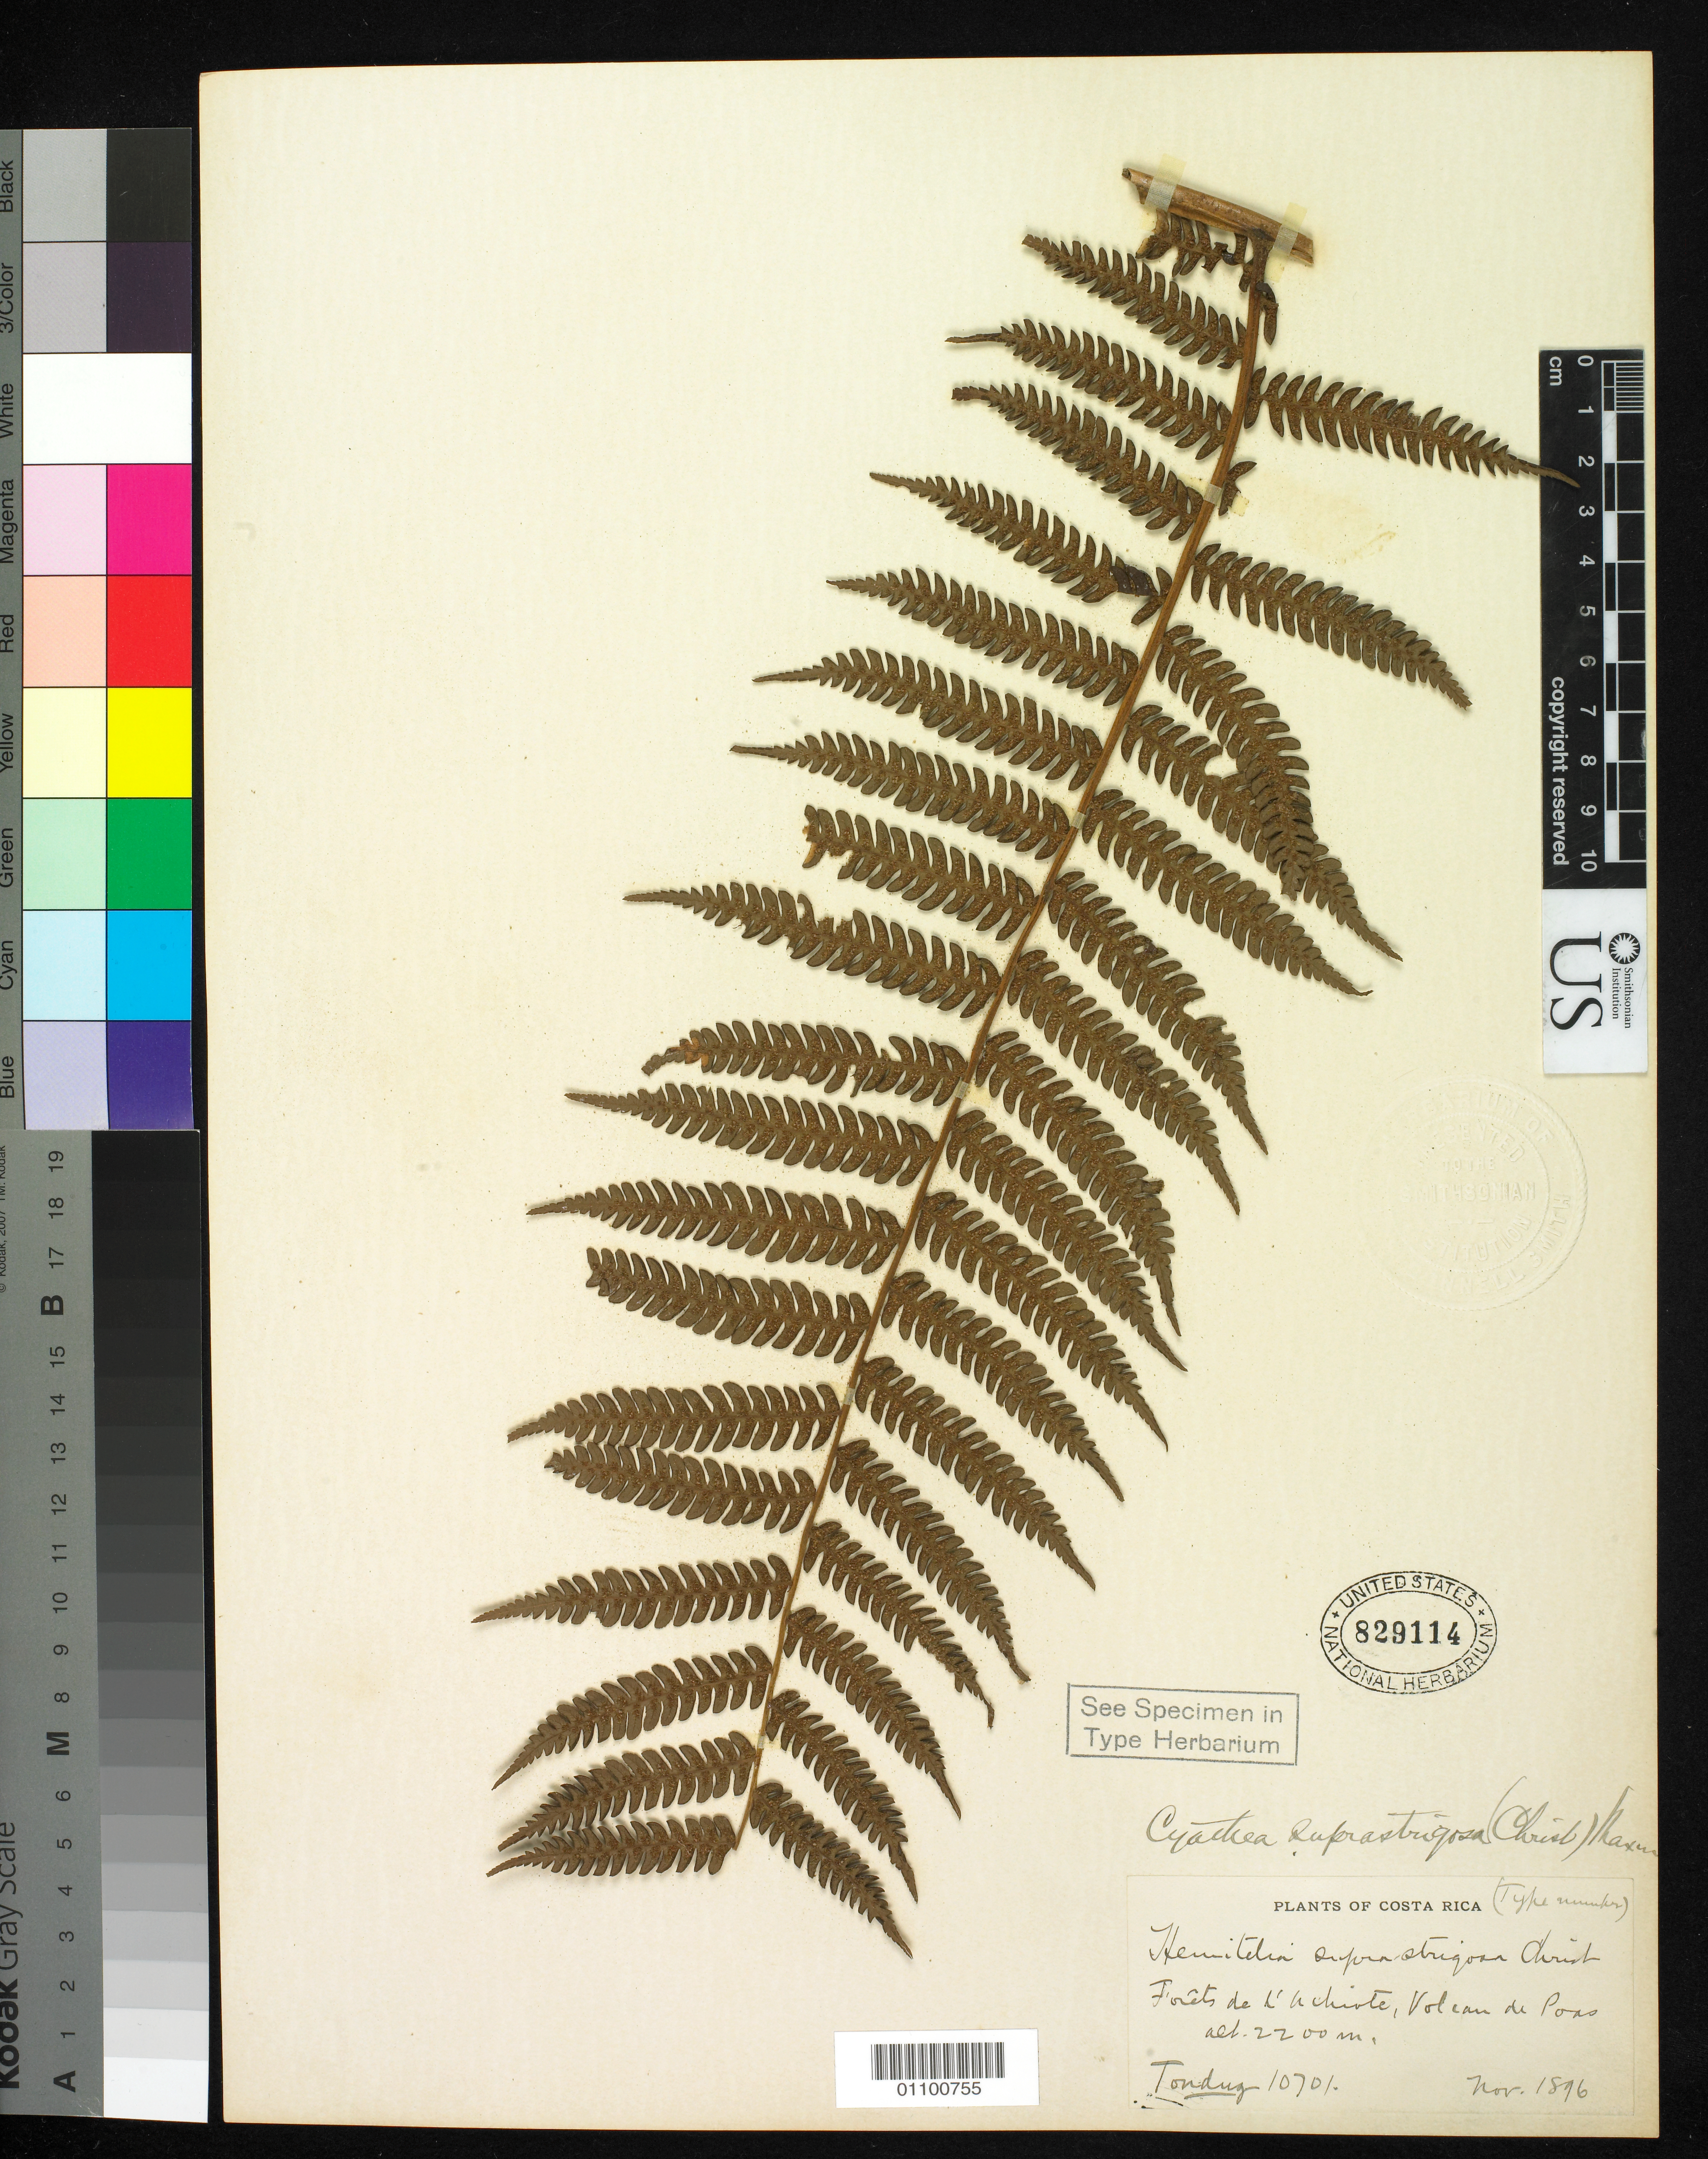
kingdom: Plantae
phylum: Tracheophyta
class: Polypodiopsida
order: Cyatheales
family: Cyatheaceae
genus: Hemitelia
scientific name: Hemitelia suprastrigosa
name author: Christ in Pittier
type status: Isotype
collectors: A. Tonduz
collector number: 10701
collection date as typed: Nov 1896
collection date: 1896-11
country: Costa Rica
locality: Forêts de l'Achiote (Poas).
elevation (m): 2200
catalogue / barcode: US 829114